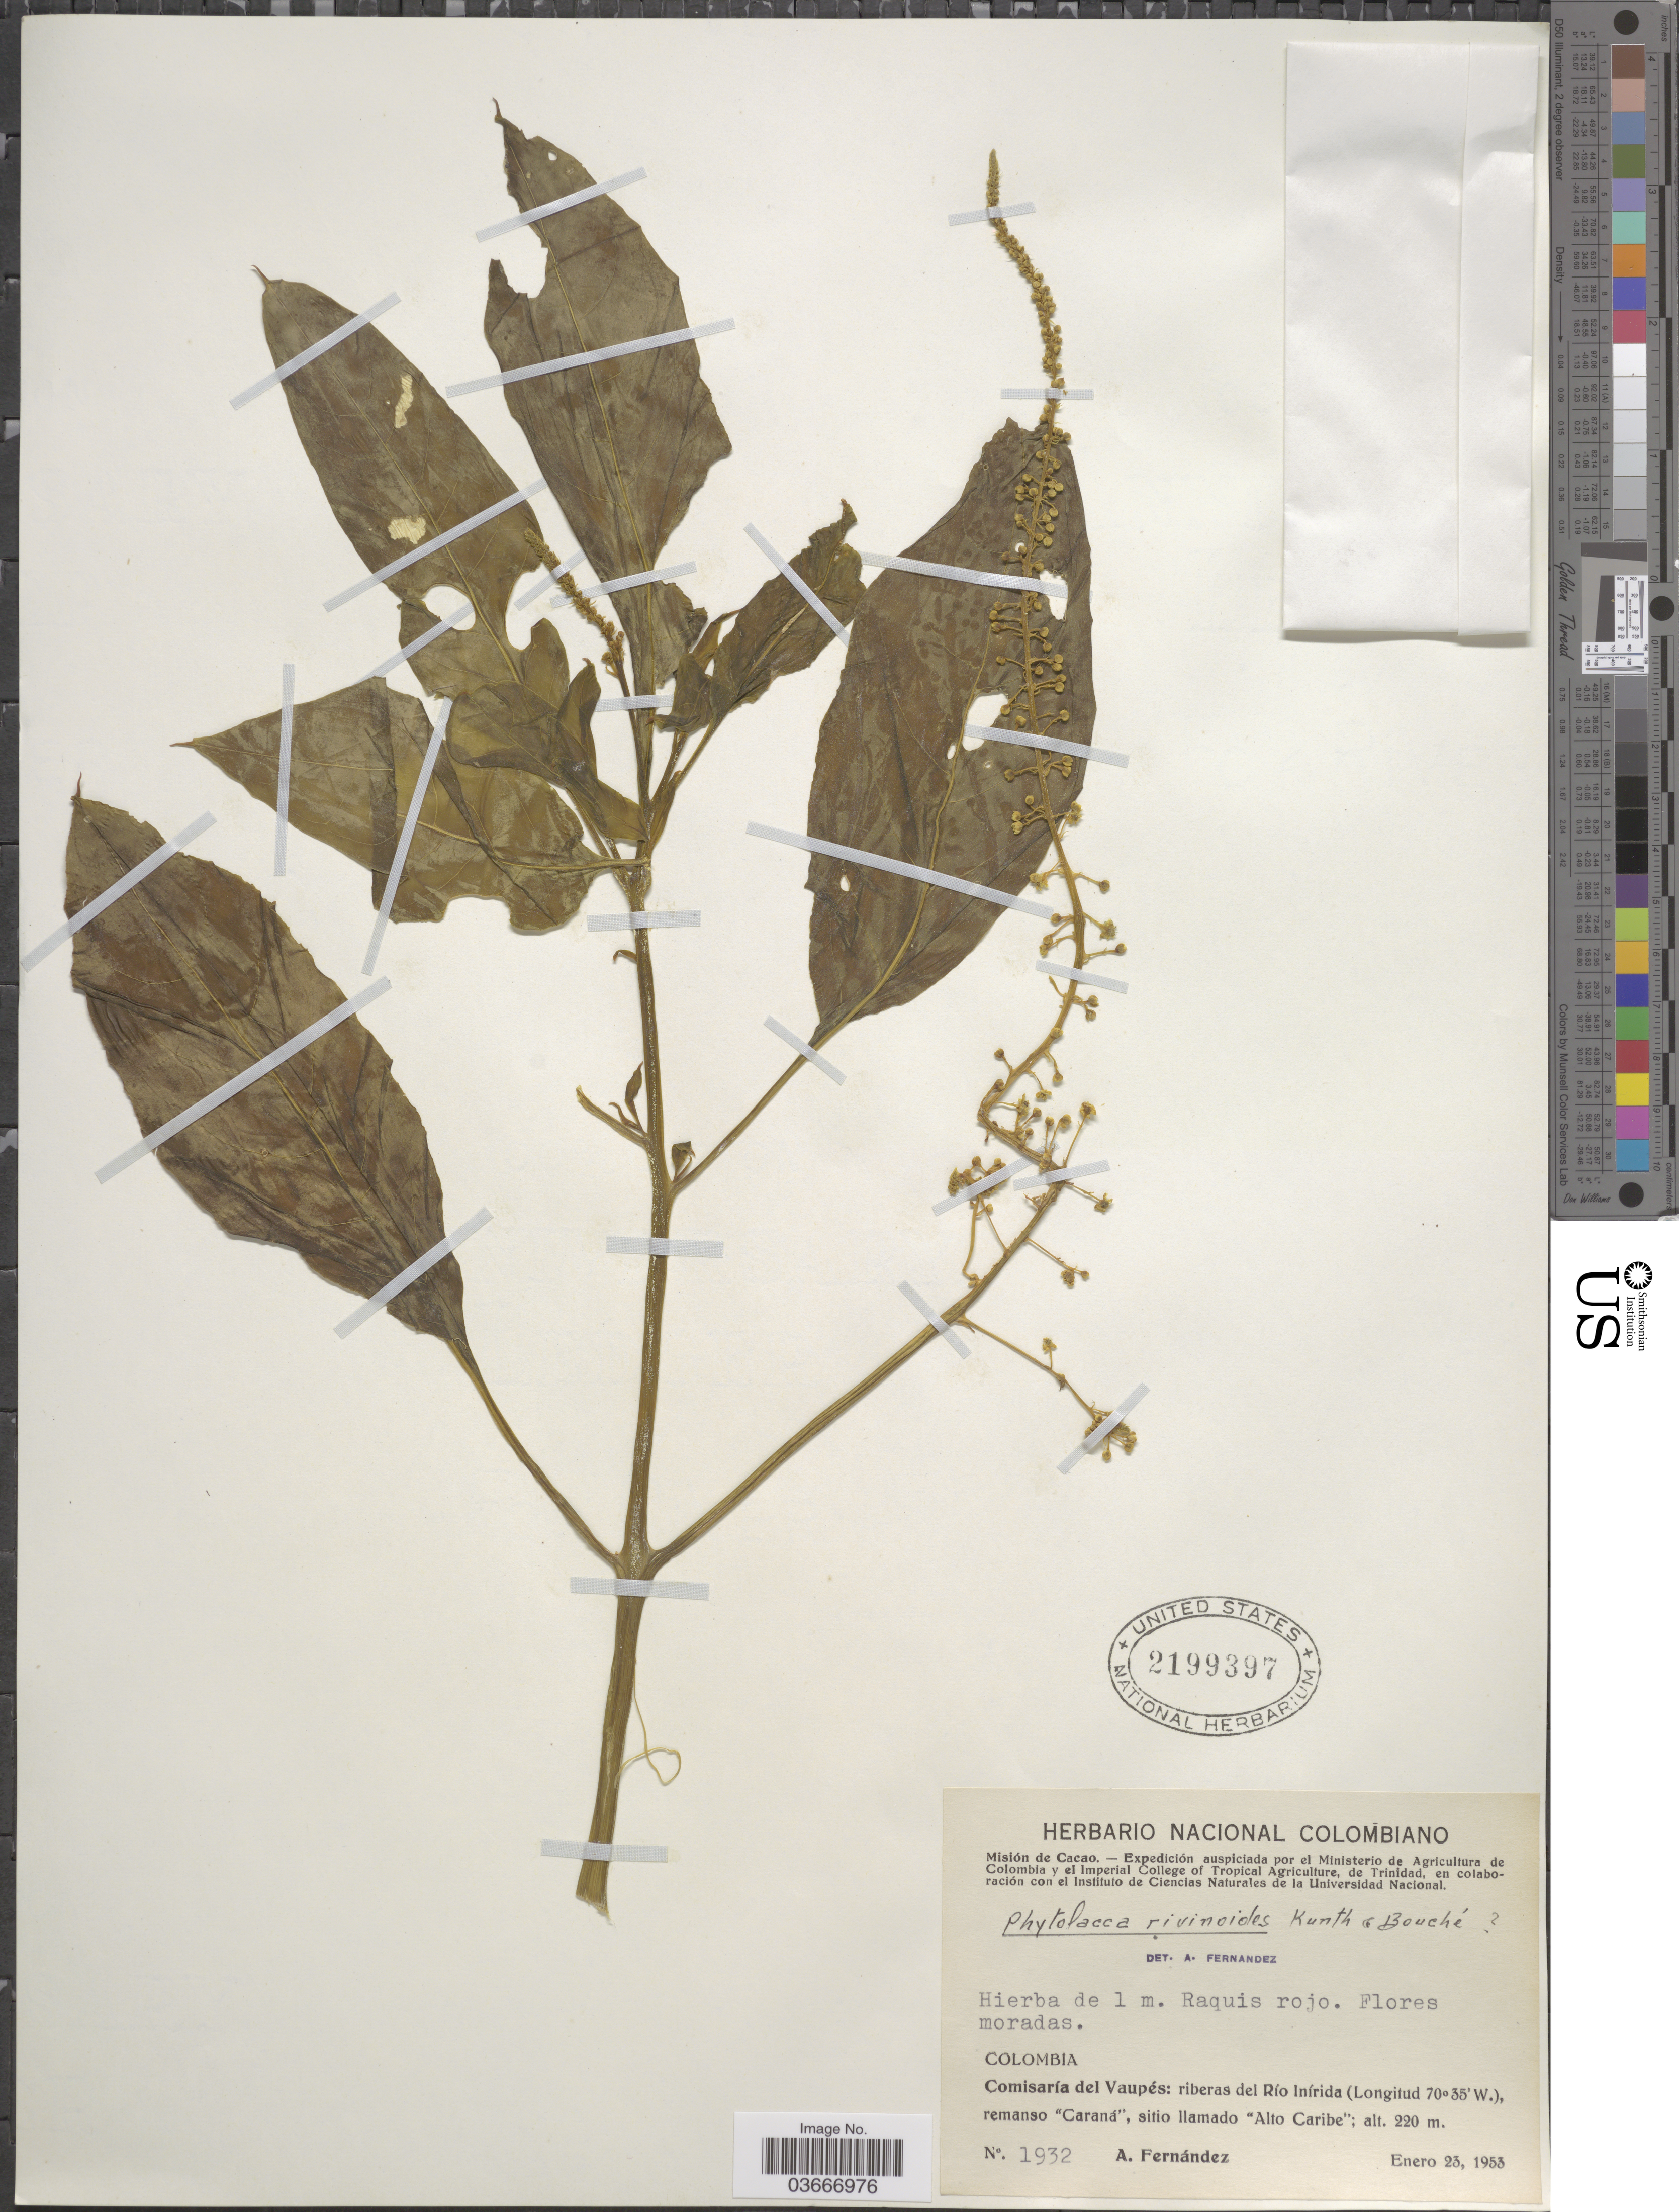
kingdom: Plantae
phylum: Tracheophyta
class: Magnoliopsida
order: Caryophyllales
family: Phytolaccaceae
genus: Phytolacca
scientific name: Phytolacca rivinoides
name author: Kunth & C.D. Bouché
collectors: A. Fernández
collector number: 1932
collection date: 1953-01-23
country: Colombia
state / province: Vaupés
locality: Misión de Cacao. Comisaría del Vaupés: riberas del Río Inírida, remanso "Ceraná", sitio llamado "Alto Caribe".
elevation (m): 220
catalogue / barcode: US 2199397